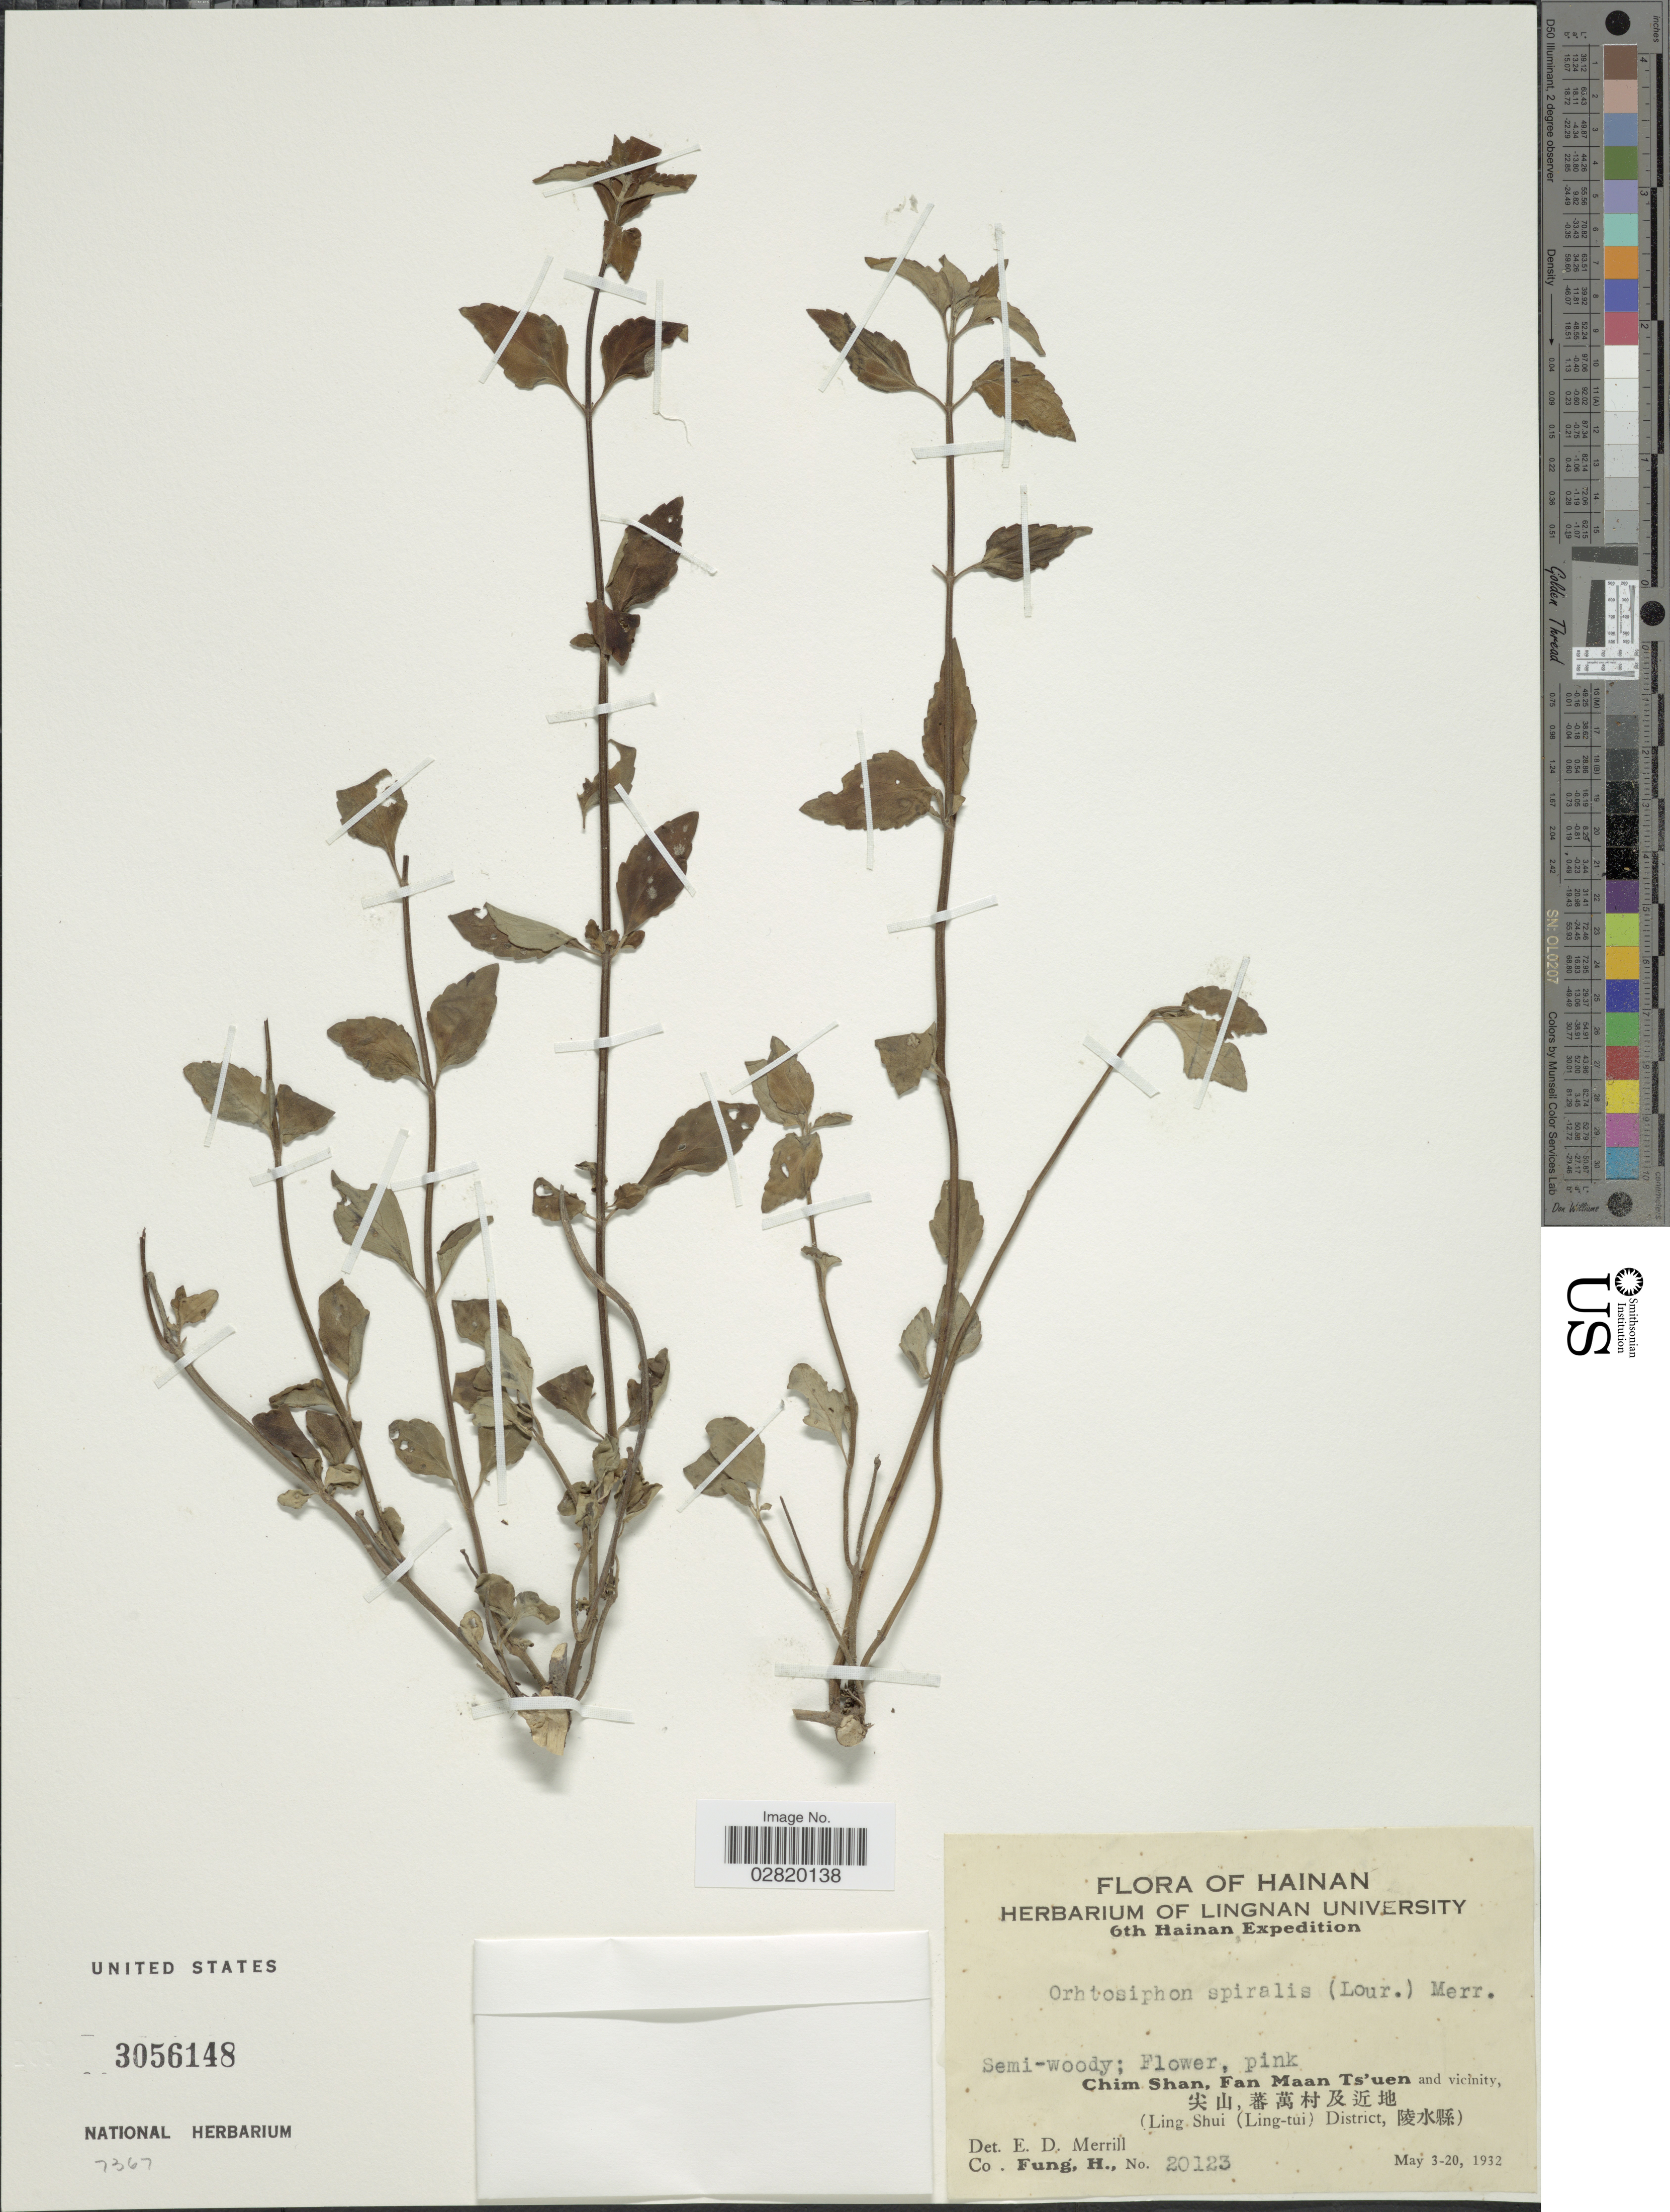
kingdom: Plantae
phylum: Tracheophyta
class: Magnoliopsida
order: Lamiales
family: Lamiaceae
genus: Orthosiphon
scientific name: Orthosiphon spiralis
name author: (Lour.) Merr.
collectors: H. Fung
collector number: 20123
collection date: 1932-05-03/1932-05-20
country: China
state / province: Hainan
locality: Chim Shan, Fan Maan Ts'uen and vicinity, (Ling Shui (Ling-tui) District, X).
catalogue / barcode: US 3056148